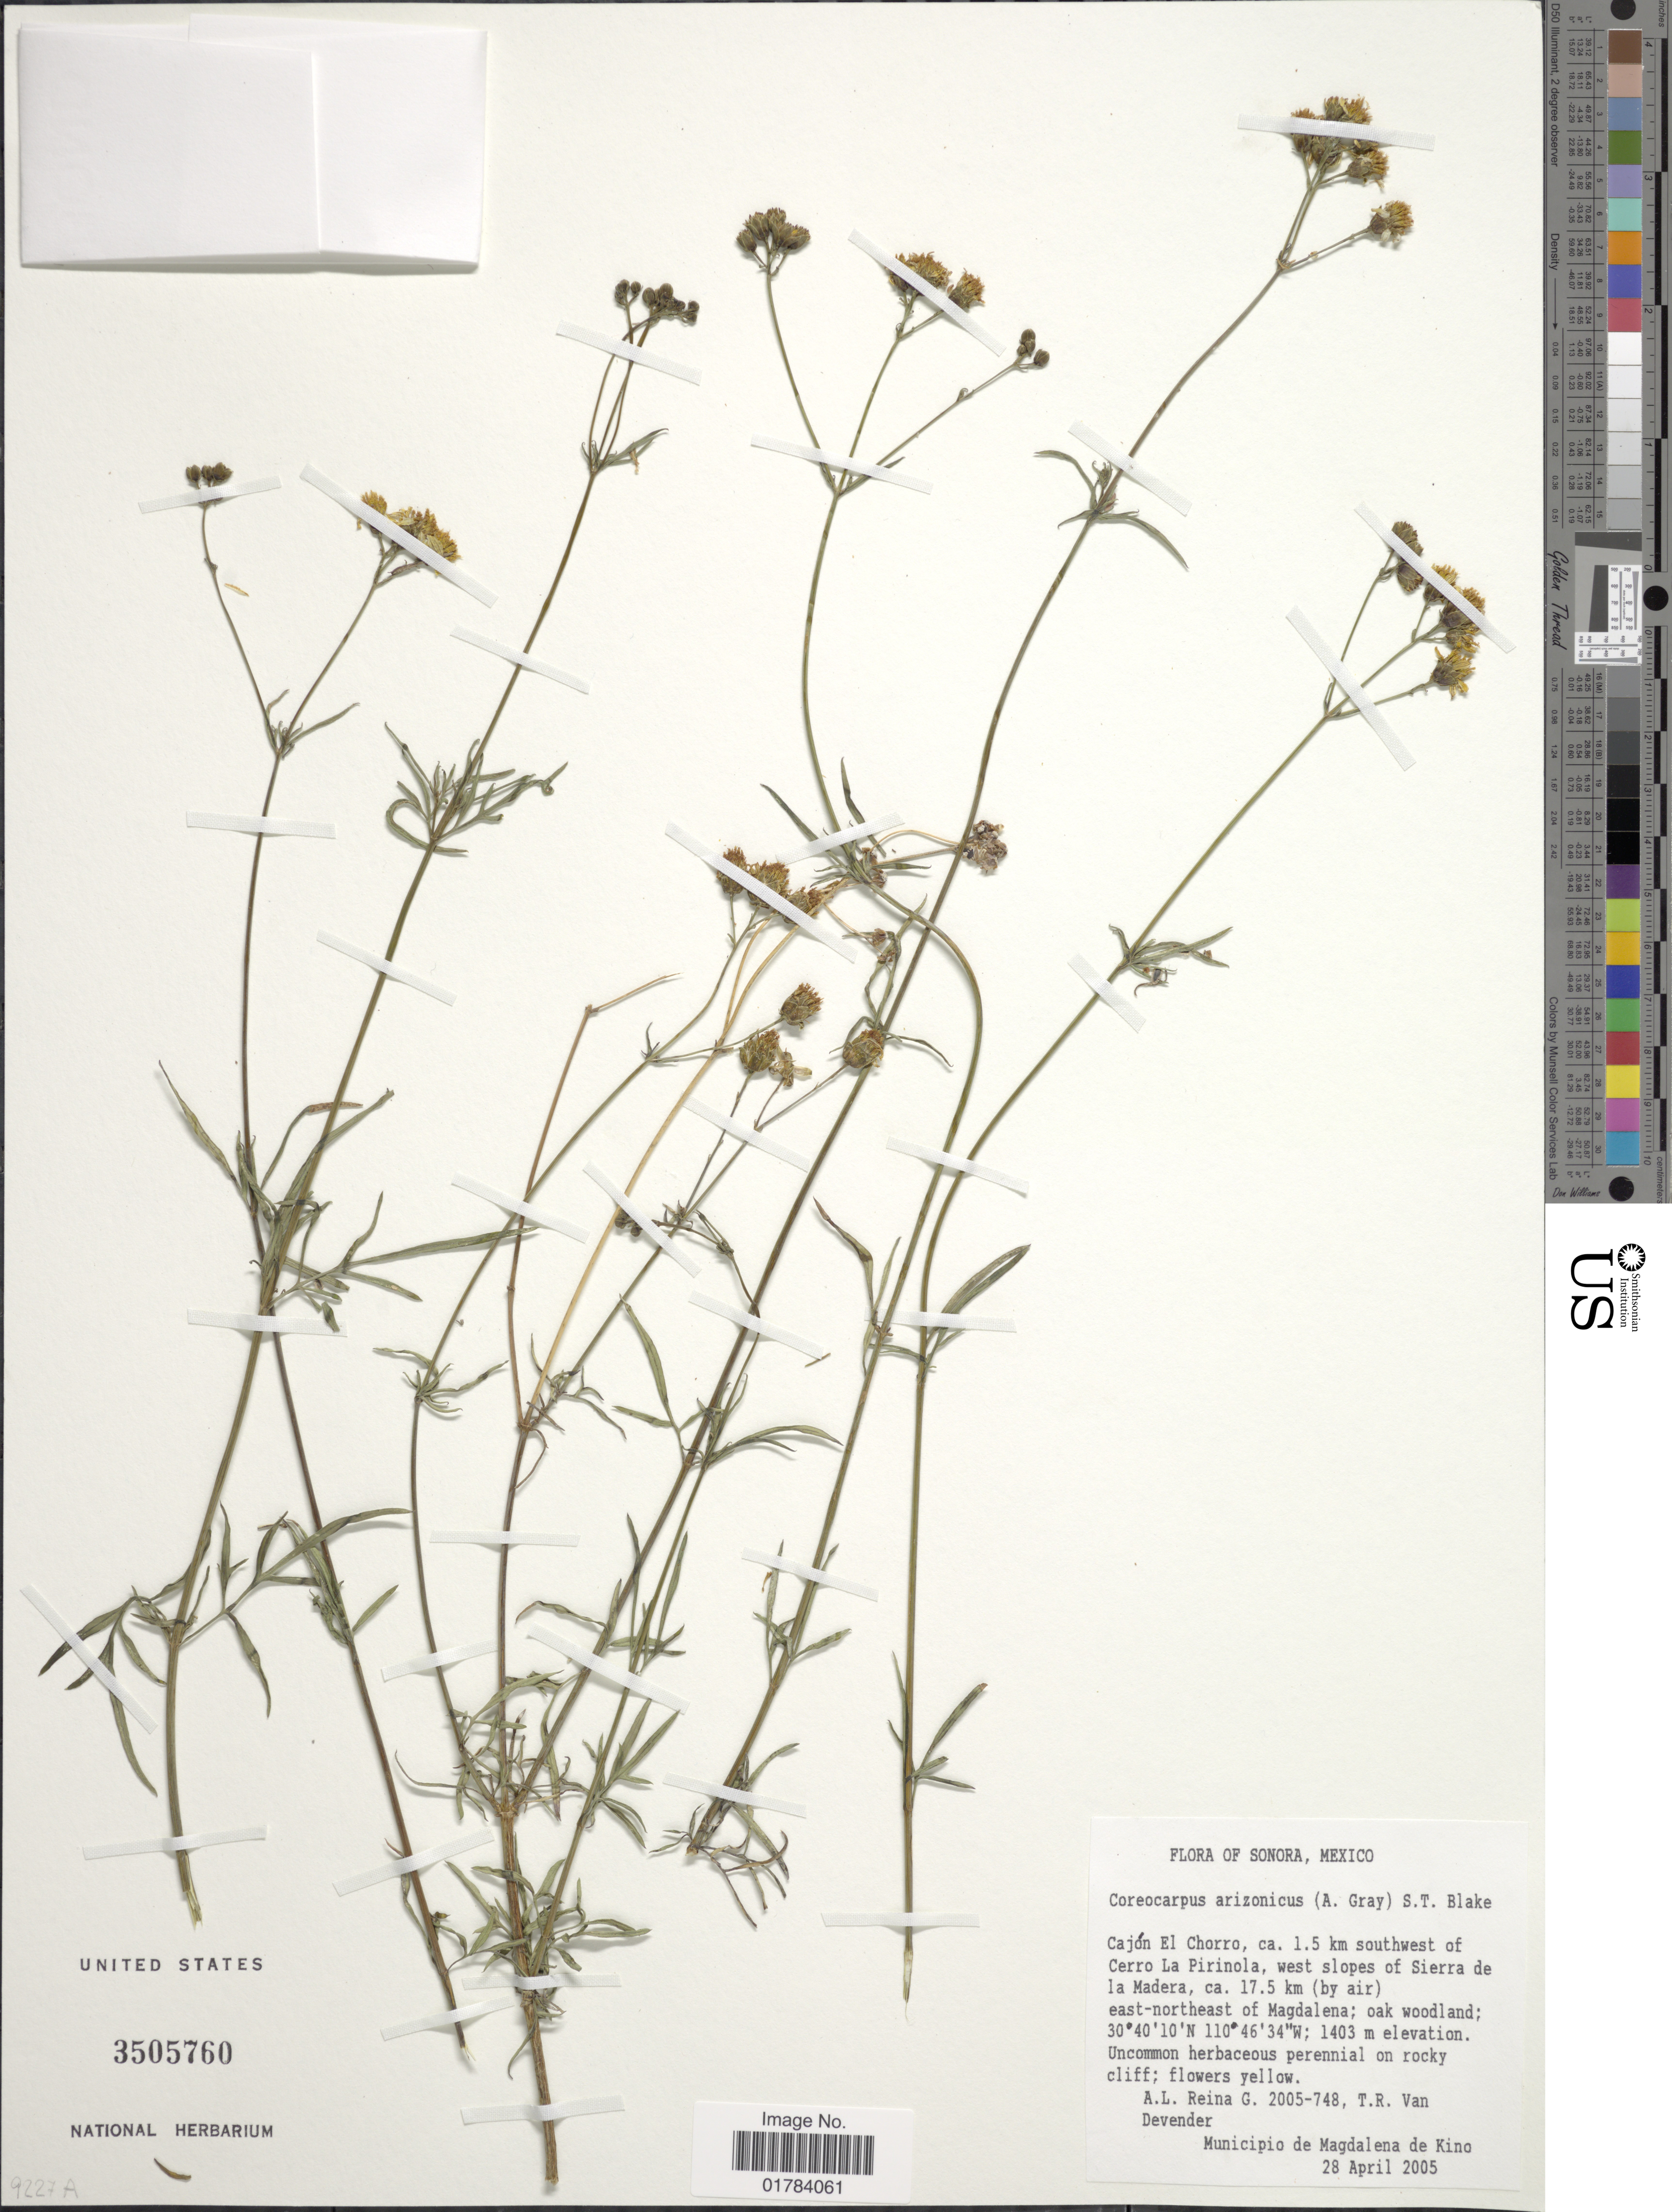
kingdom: Plantae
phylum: Tracheophyta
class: Magnoliopsida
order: Asterales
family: Asteraceae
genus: Coreocarpus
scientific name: Coreocarpus arizonicus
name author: (A. Gray) S.F. Blake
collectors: A. L. Reina G. & T. R. Van Devender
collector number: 2005-748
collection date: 2005-04-28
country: Mexico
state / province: Sonora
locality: Cajon El Chorro, ca. 1.5 km southwest of Cerro La Pirinola, west slopes of Sierra de la Madera, ca. 17.5 km (by air) east-northeast of Magdalena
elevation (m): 1403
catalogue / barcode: US 3505760